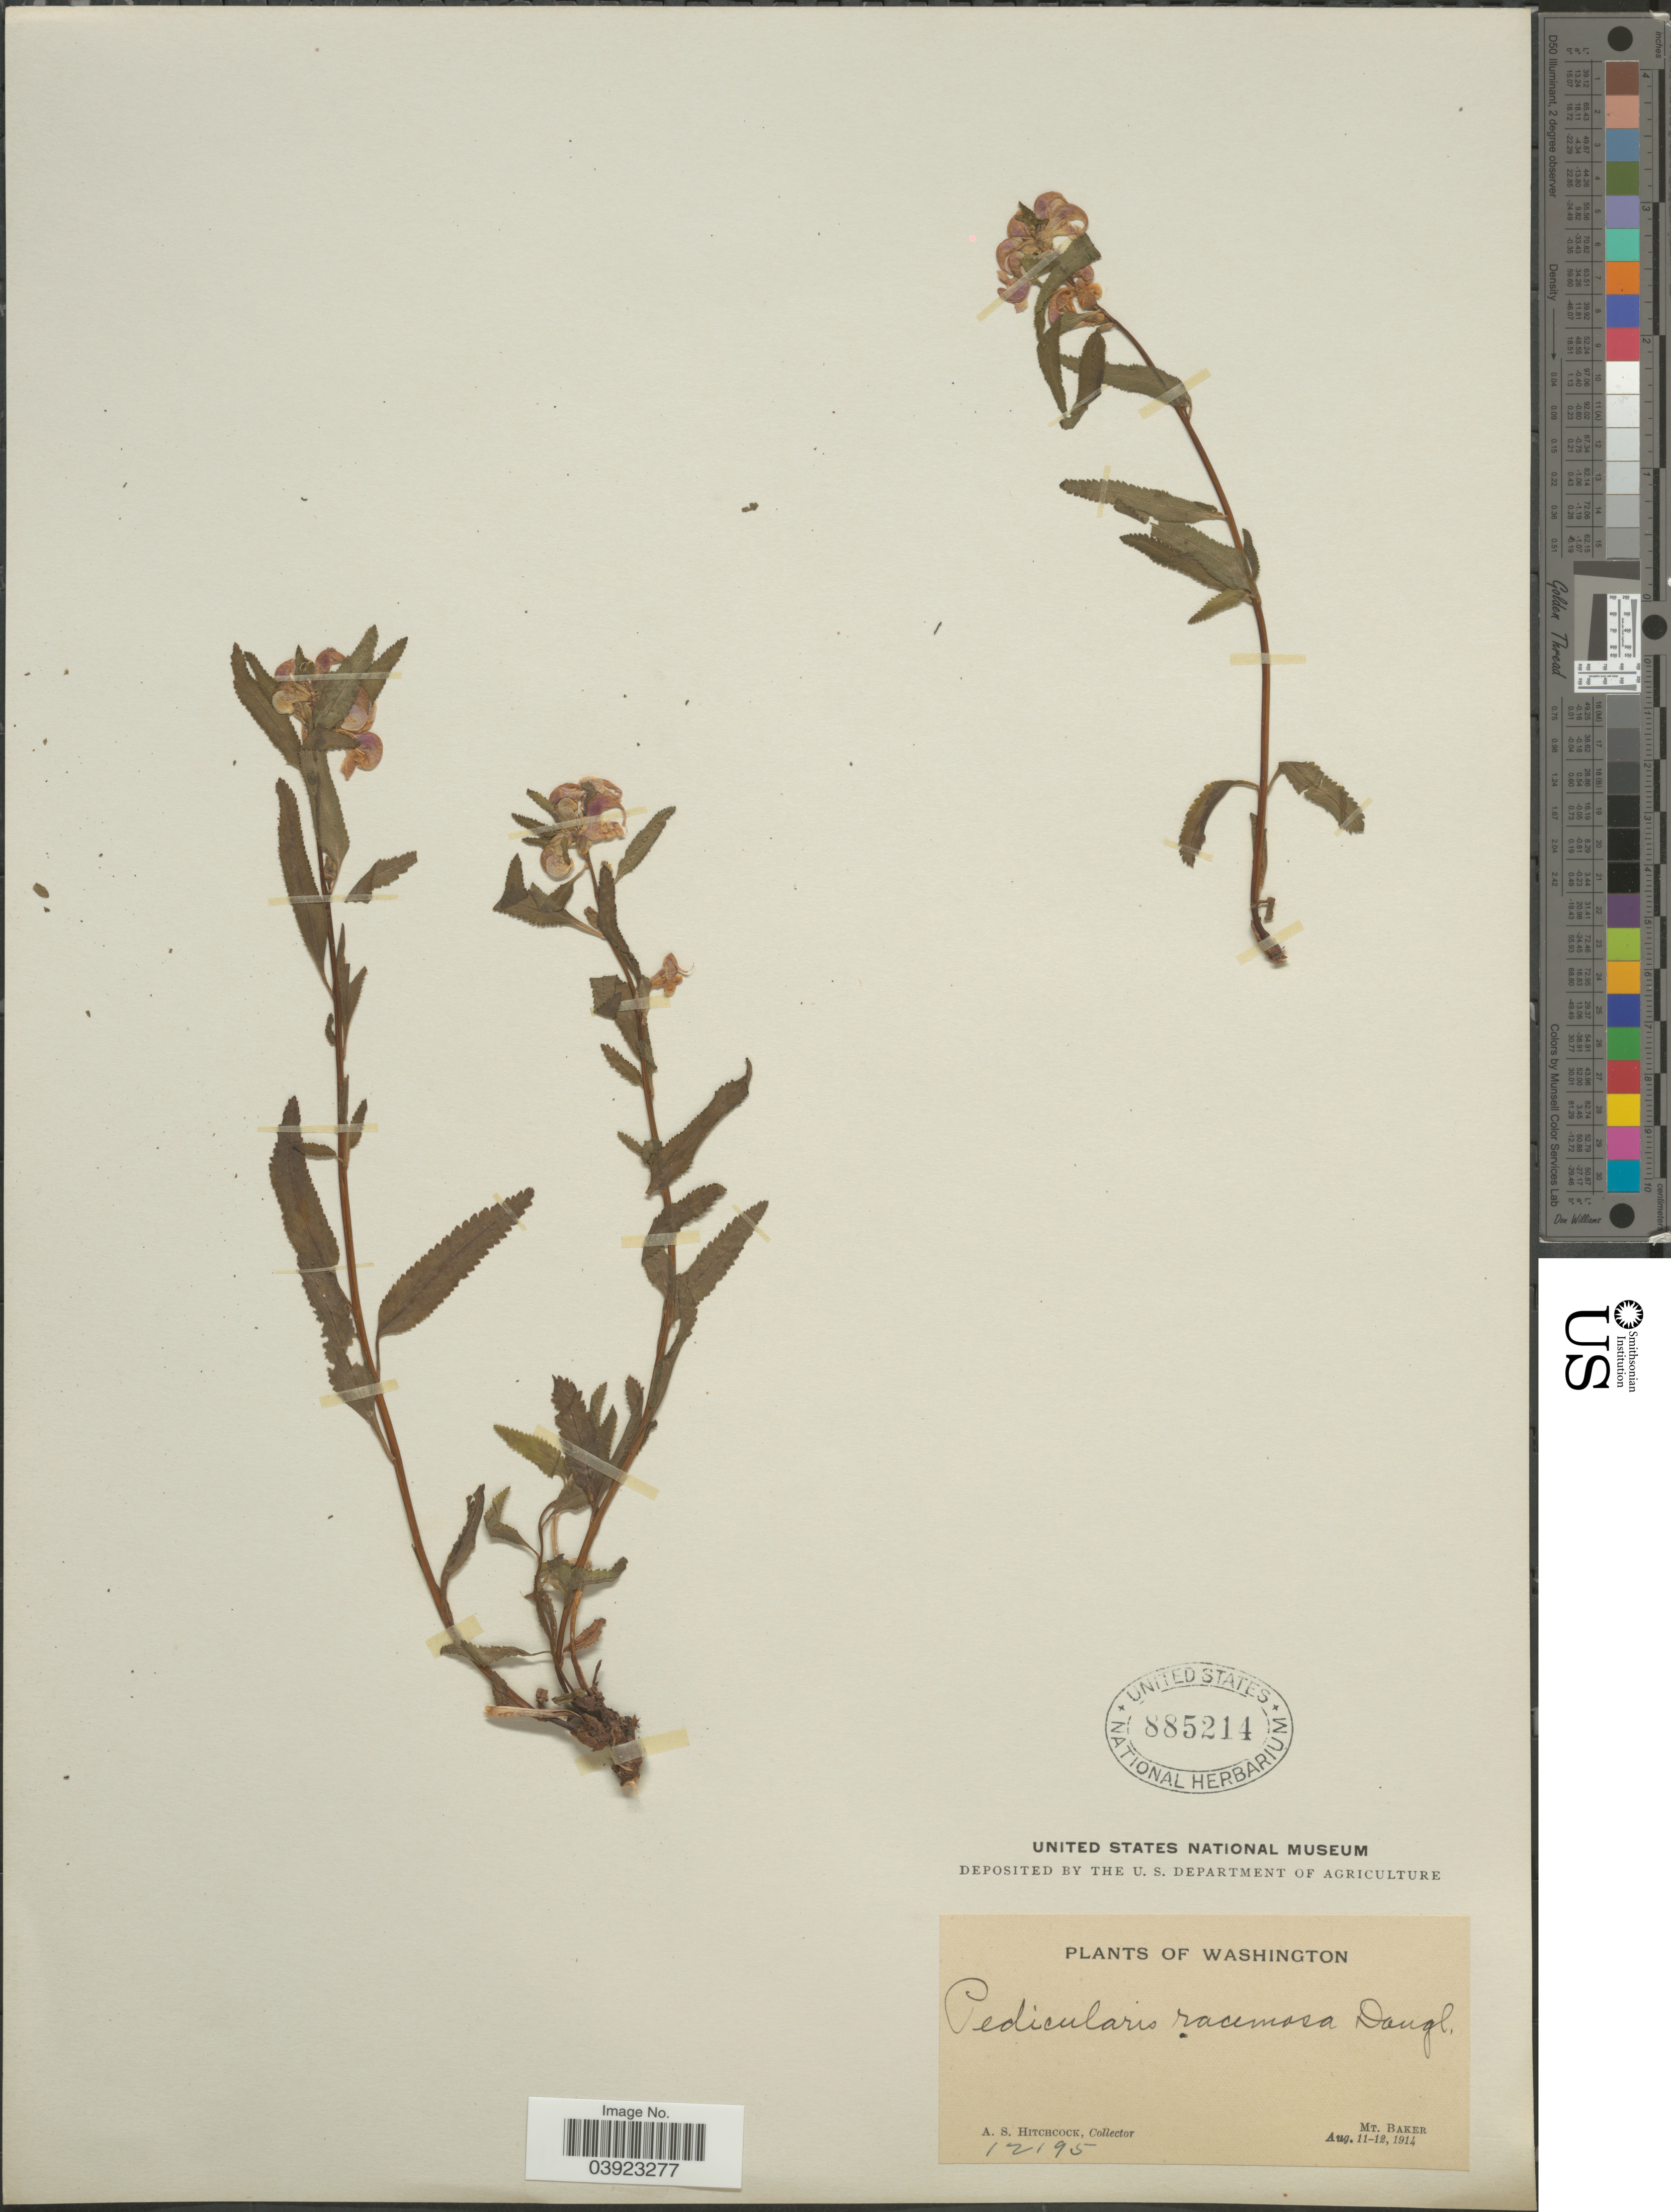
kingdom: Plantae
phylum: Tracheophyta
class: Magnoliopsida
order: Lamiales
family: Orobanchaceae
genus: Pedicularis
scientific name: Pedicularis racemosa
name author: Douglas ex Benth.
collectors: A. S. Hitchcock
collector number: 12195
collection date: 1914-08-11/1914-08-12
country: United States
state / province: Washington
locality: Mt. Baker.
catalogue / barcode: US 885214